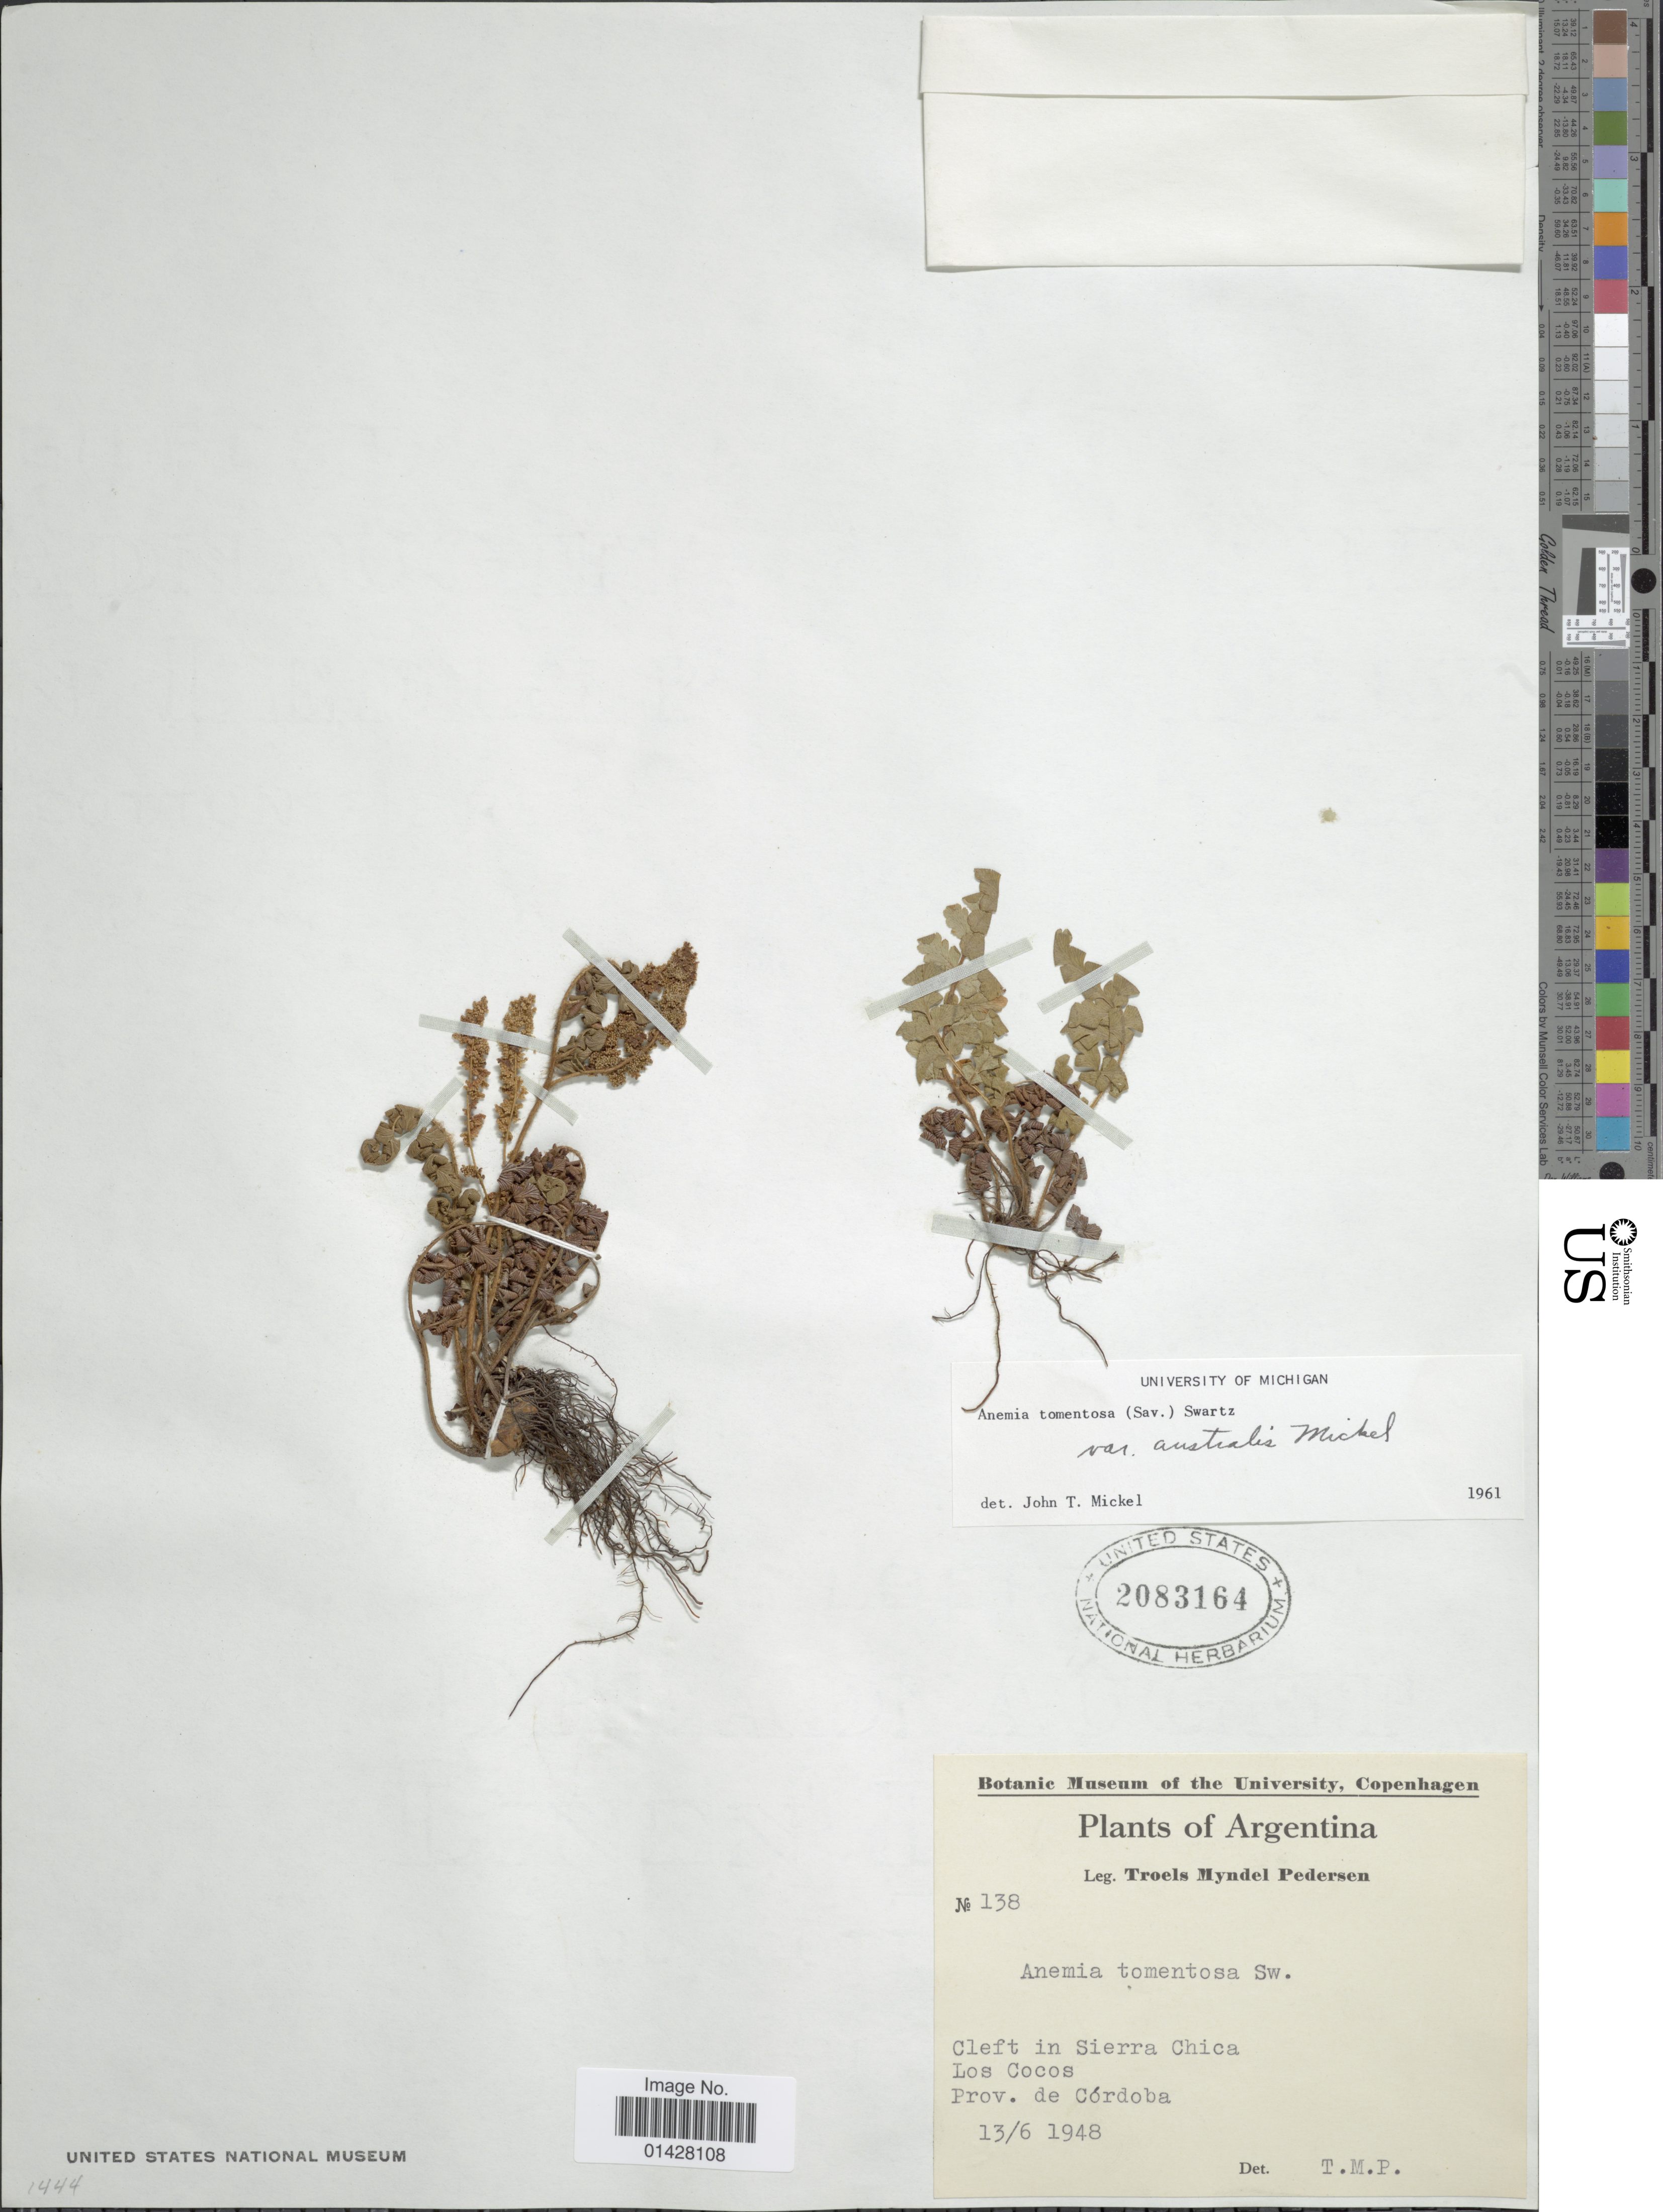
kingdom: Plantae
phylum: Tracheophyta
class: Polypodiopsida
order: Schizaeales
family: Anemiaceae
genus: Anemia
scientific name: Anemia tomentosa var. tomentosa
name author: (Sav.) Sw.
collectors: T. Pederson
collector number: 138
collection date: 1948-06-13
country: Argentina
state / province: Cordoba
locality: Cleft in Sierra Chica. Los Cocos. Prov. de Córdoba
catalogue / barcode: US 2083164